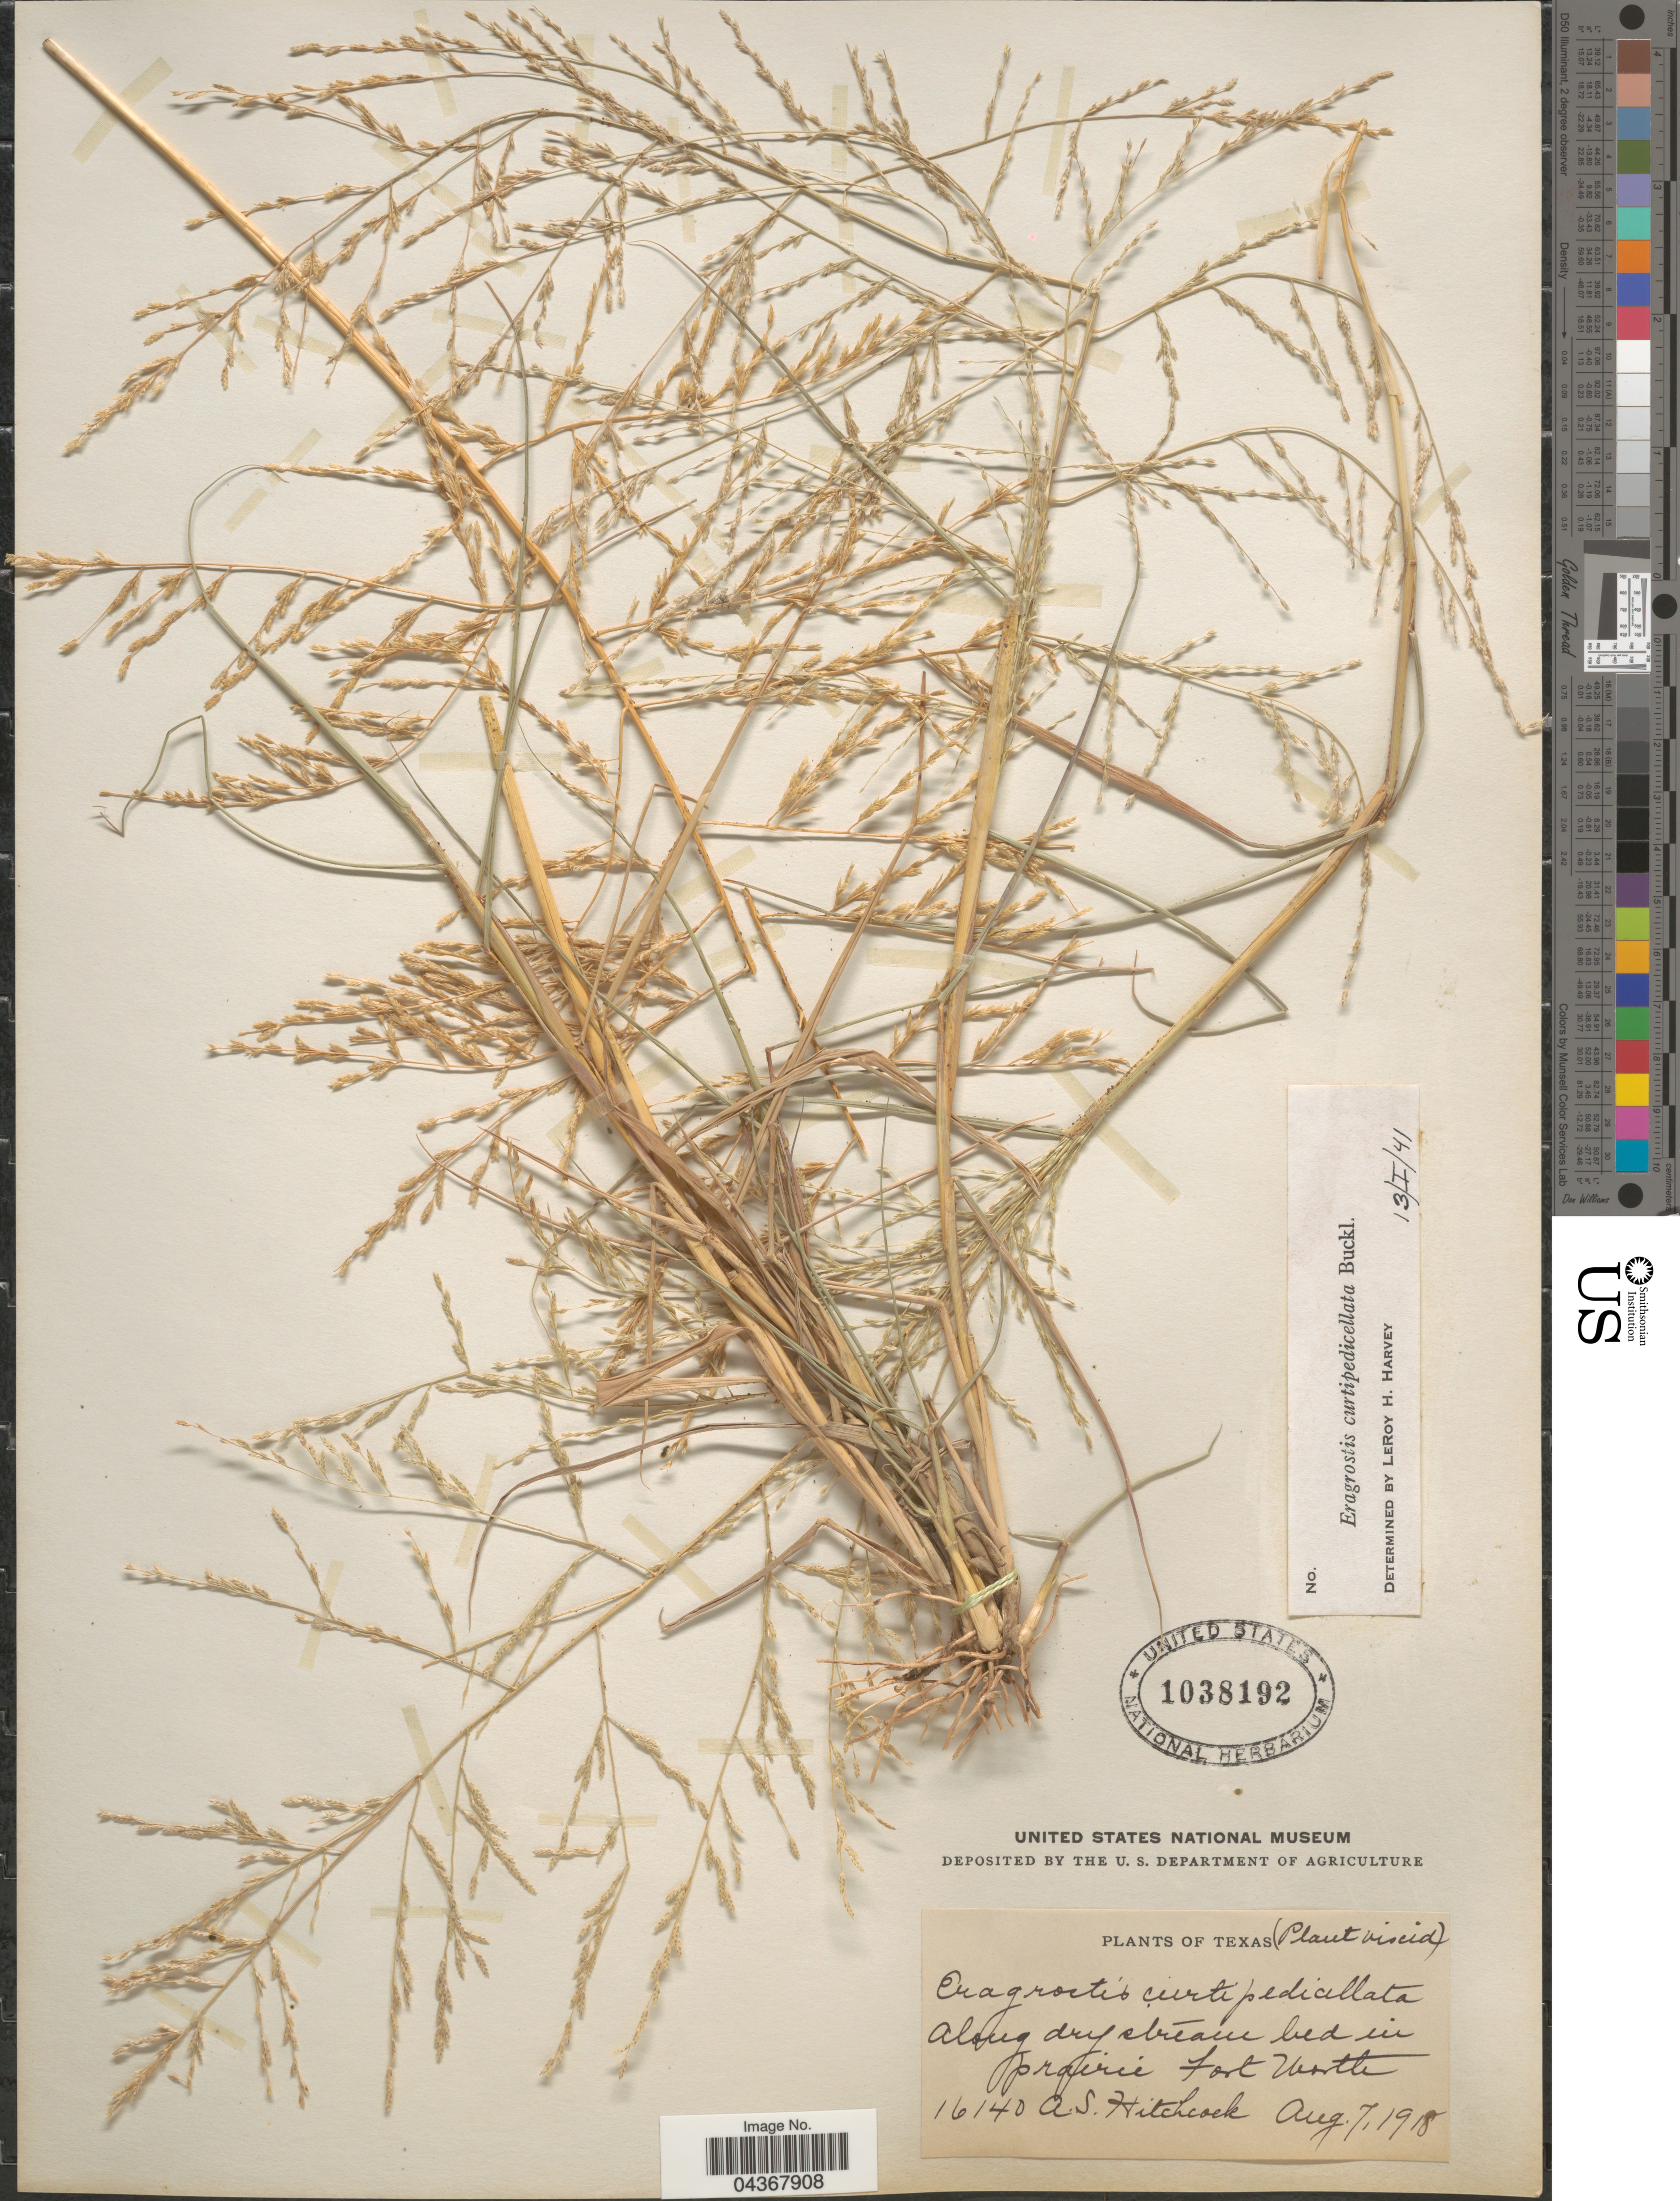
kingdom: Plantae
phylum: Tracheophyta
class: Liliopsida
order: Poales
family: Poaceae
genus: Eragrostis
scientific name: Eragrostis curtipedicellata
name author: Buckley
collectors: A. S. Hitchcock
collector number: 16140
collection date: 1918-08-07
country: United States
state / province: Texas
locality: Along dry stream bed in prairie. Fort Worth.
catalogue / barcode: US 1038192